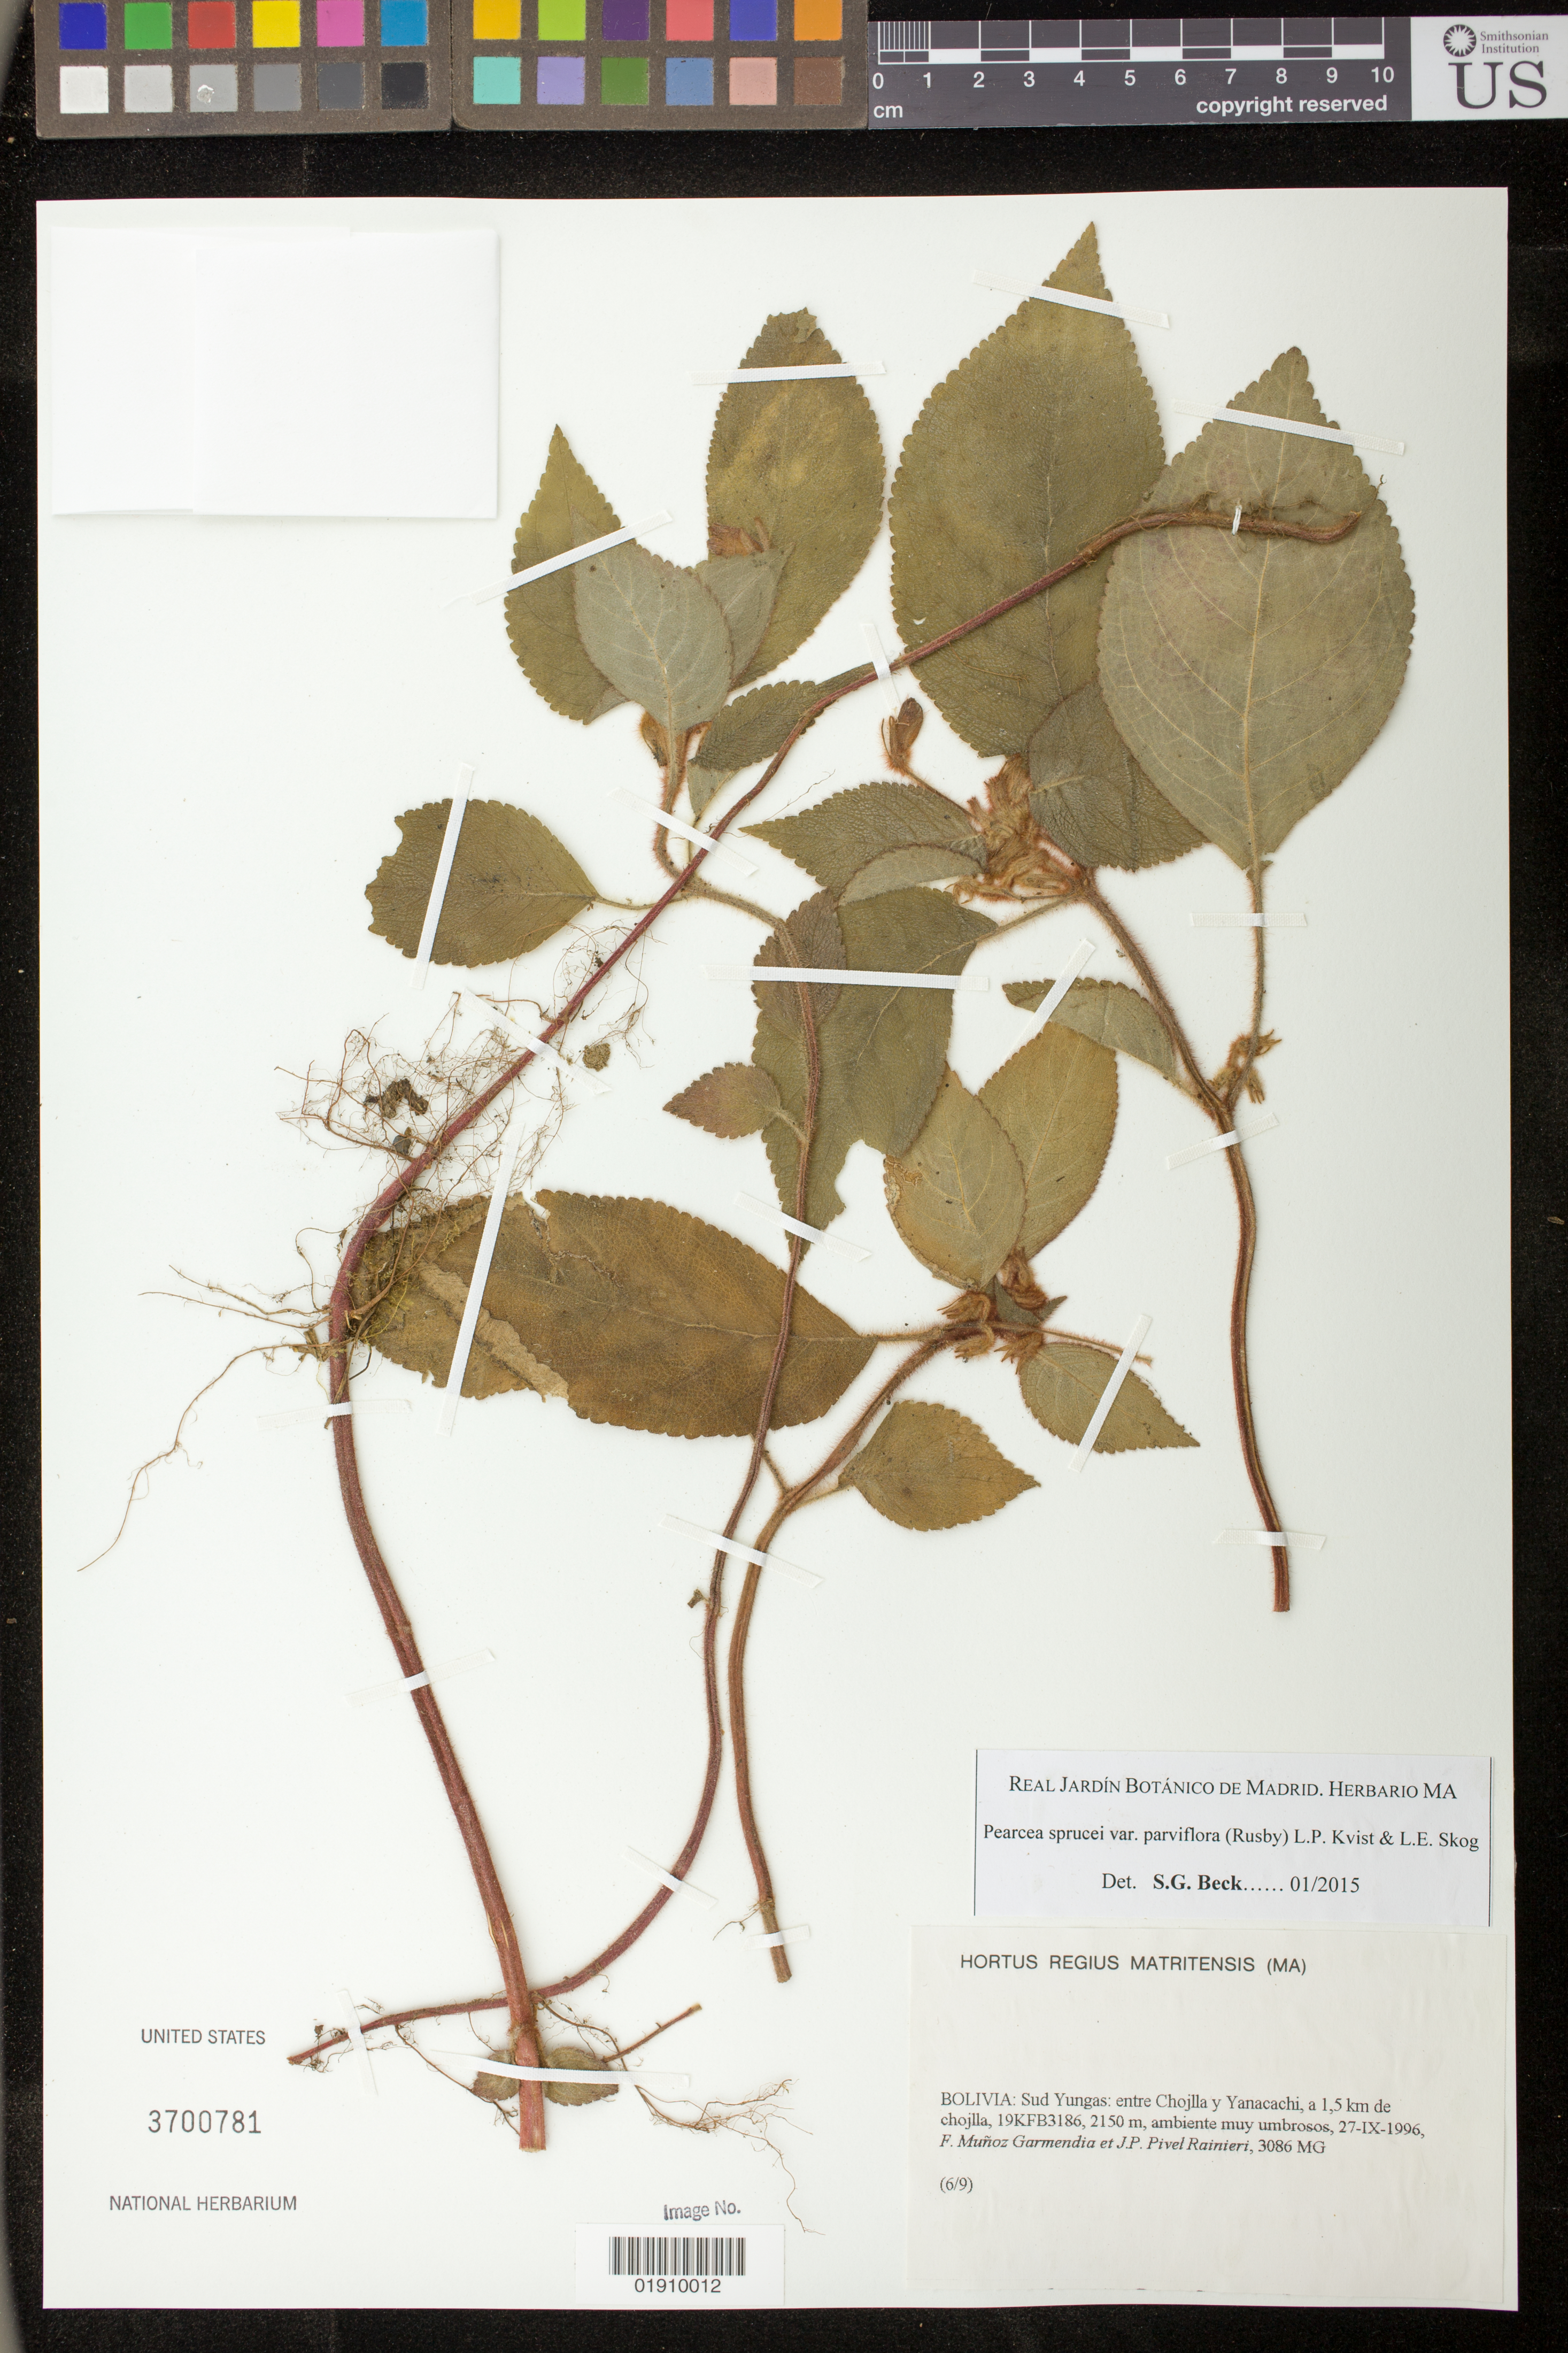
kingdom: Plantae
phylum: Tracheophyta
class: Magnoliopsida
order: Lamiales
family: Gesneriaceae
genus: Pearcea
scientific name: Pearcea sprucei var. parviflora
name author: (Rusby) L.P. Kvist & L.E. Skog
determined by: Beck, S. G.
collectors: F. Muñoz Garmendia & J. Rainieri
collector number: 3086MG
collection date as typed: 27-IX-1996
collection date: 1996-09-27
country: Bolivia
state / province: La Paz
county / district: Sud Yungas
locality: Bolivia: Sud Yungas: entre Chojlla y Yanacachi, a 1,5 km de chojlla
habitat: ambiente muy umbrosos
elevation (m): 2150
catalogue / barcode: US 3700781